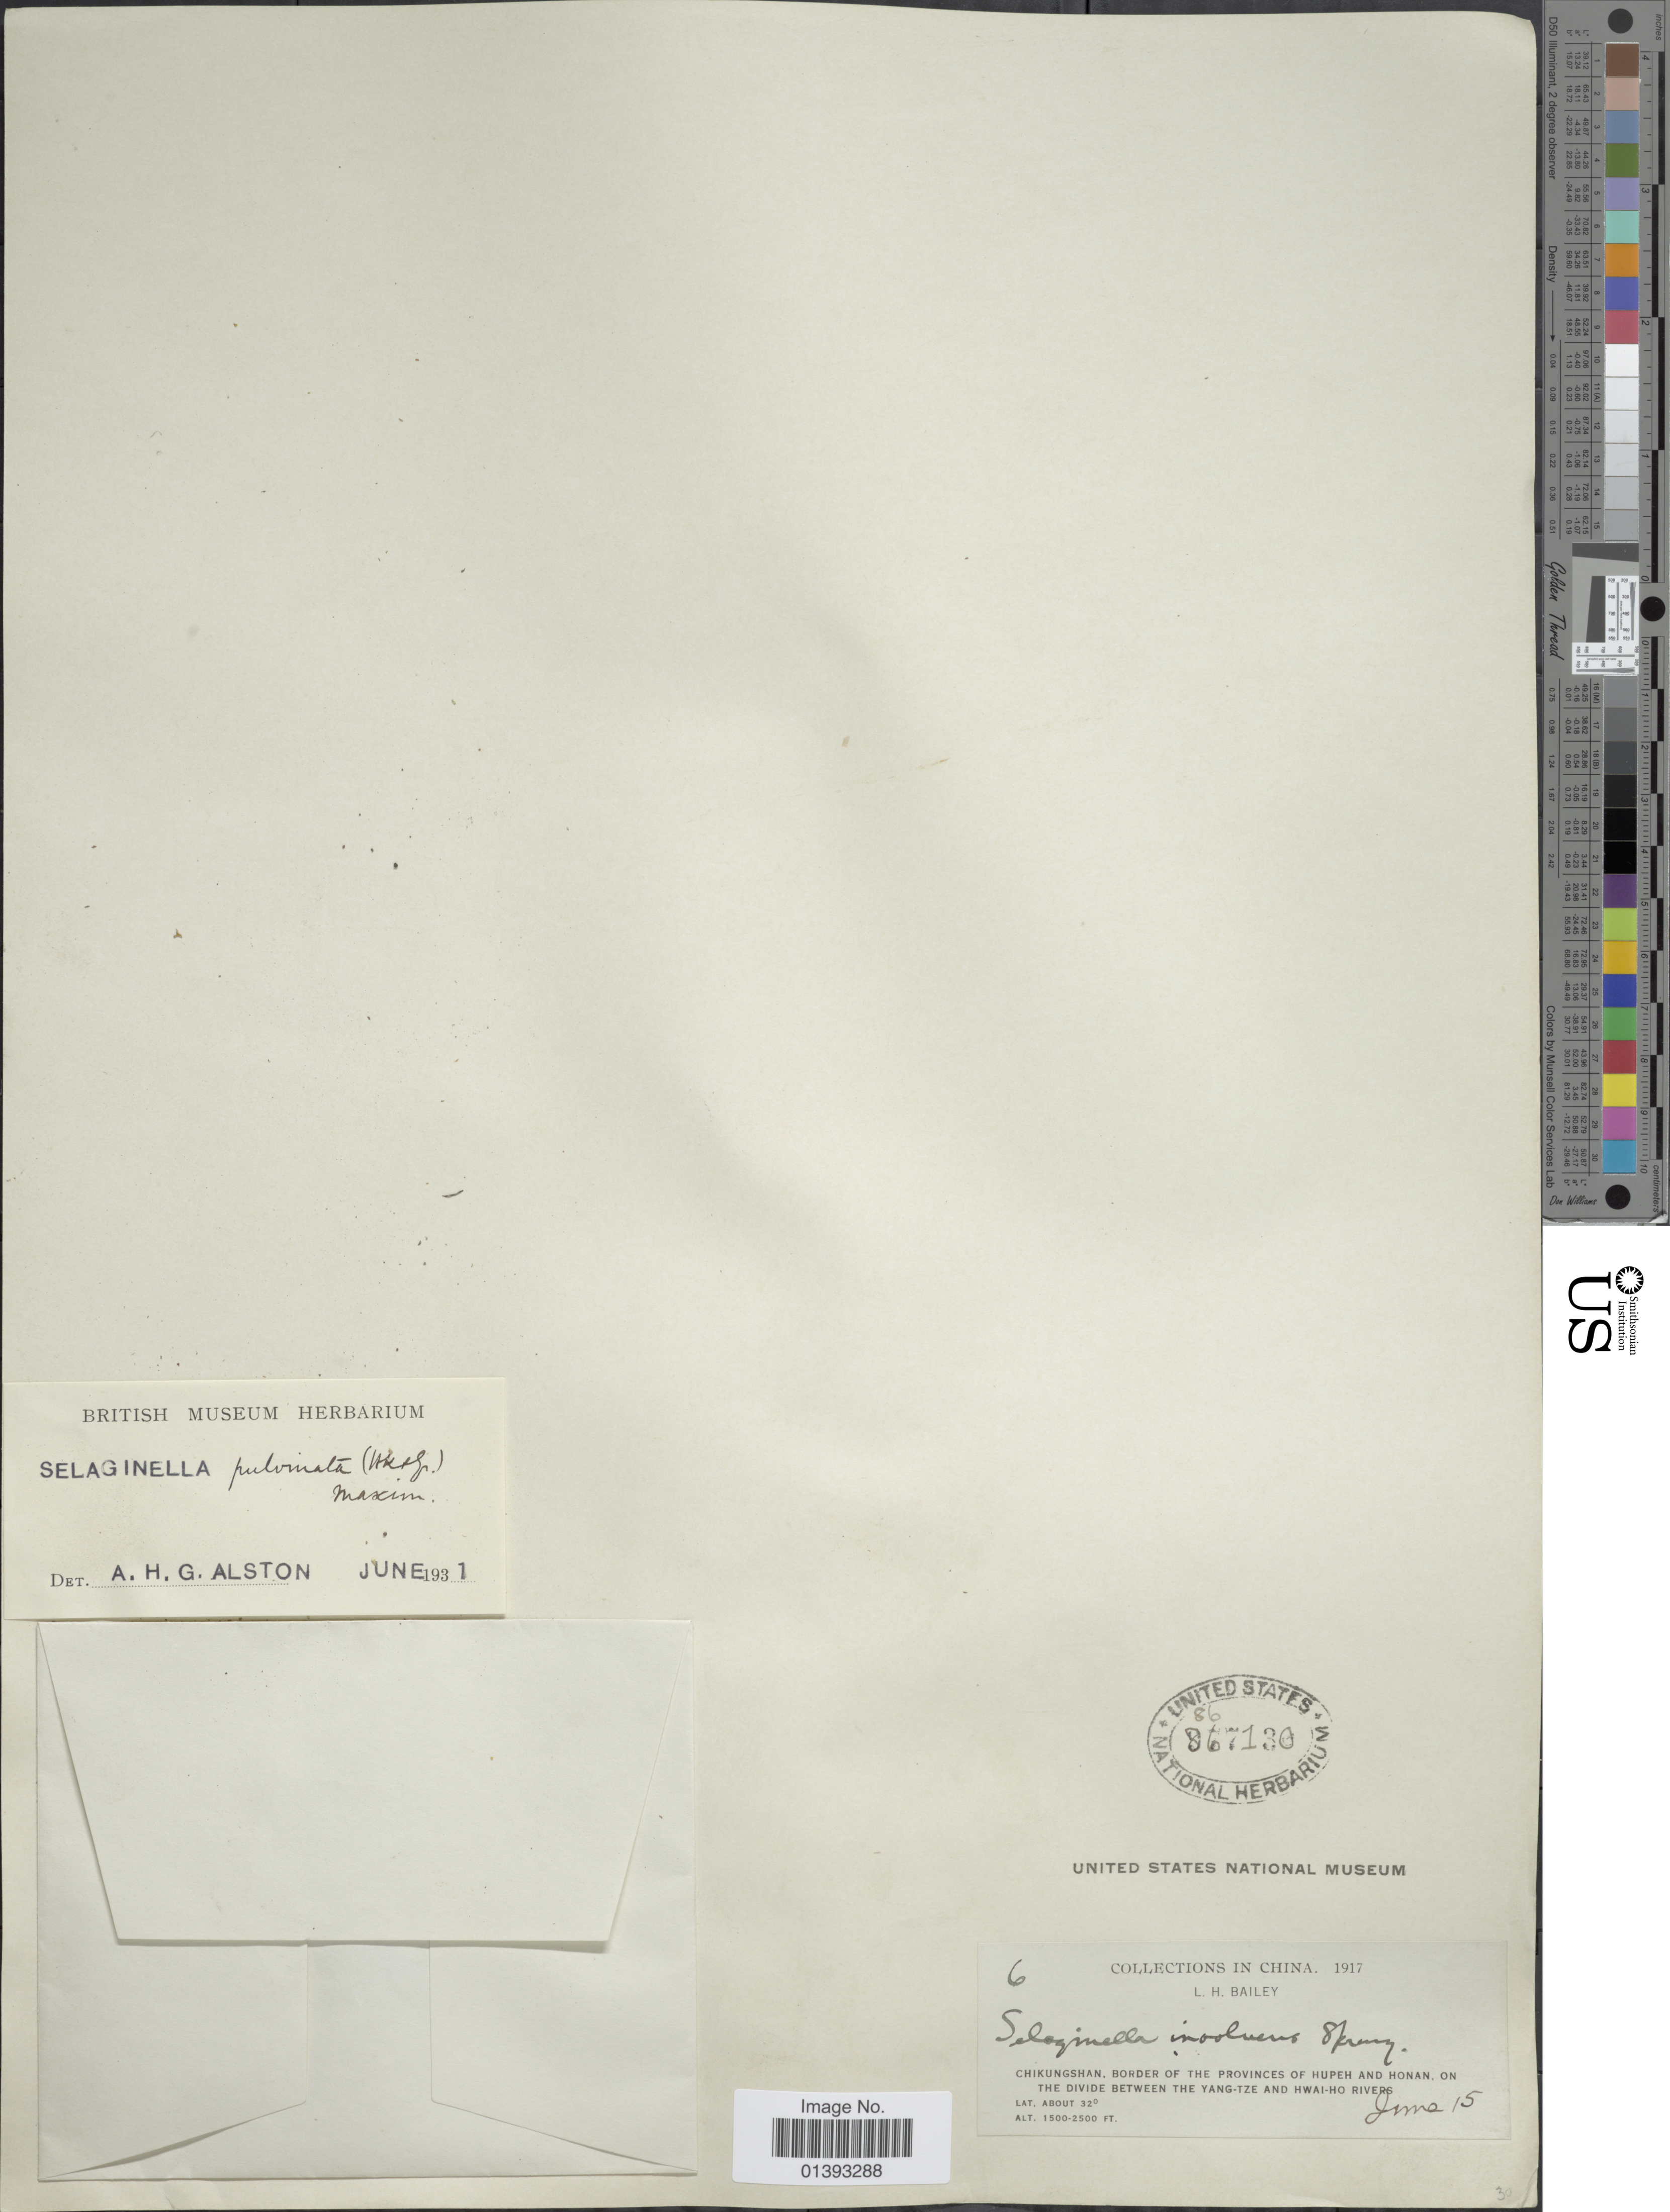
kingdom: Plantae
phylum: Tracheophyta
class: Lycopodiopsida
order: Selaginellales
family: Selaginellaceae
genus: Selaginella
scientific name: Selaginella tamariscina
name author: (P. Beauv.) Spring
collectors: L. H. Bailey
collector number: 6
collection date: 1917-06-15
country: China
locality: Chikungshan, border of the provinces of Hupeh and Honan, on the divide between the Yang-tze and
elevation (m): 457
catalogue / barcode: US 867130